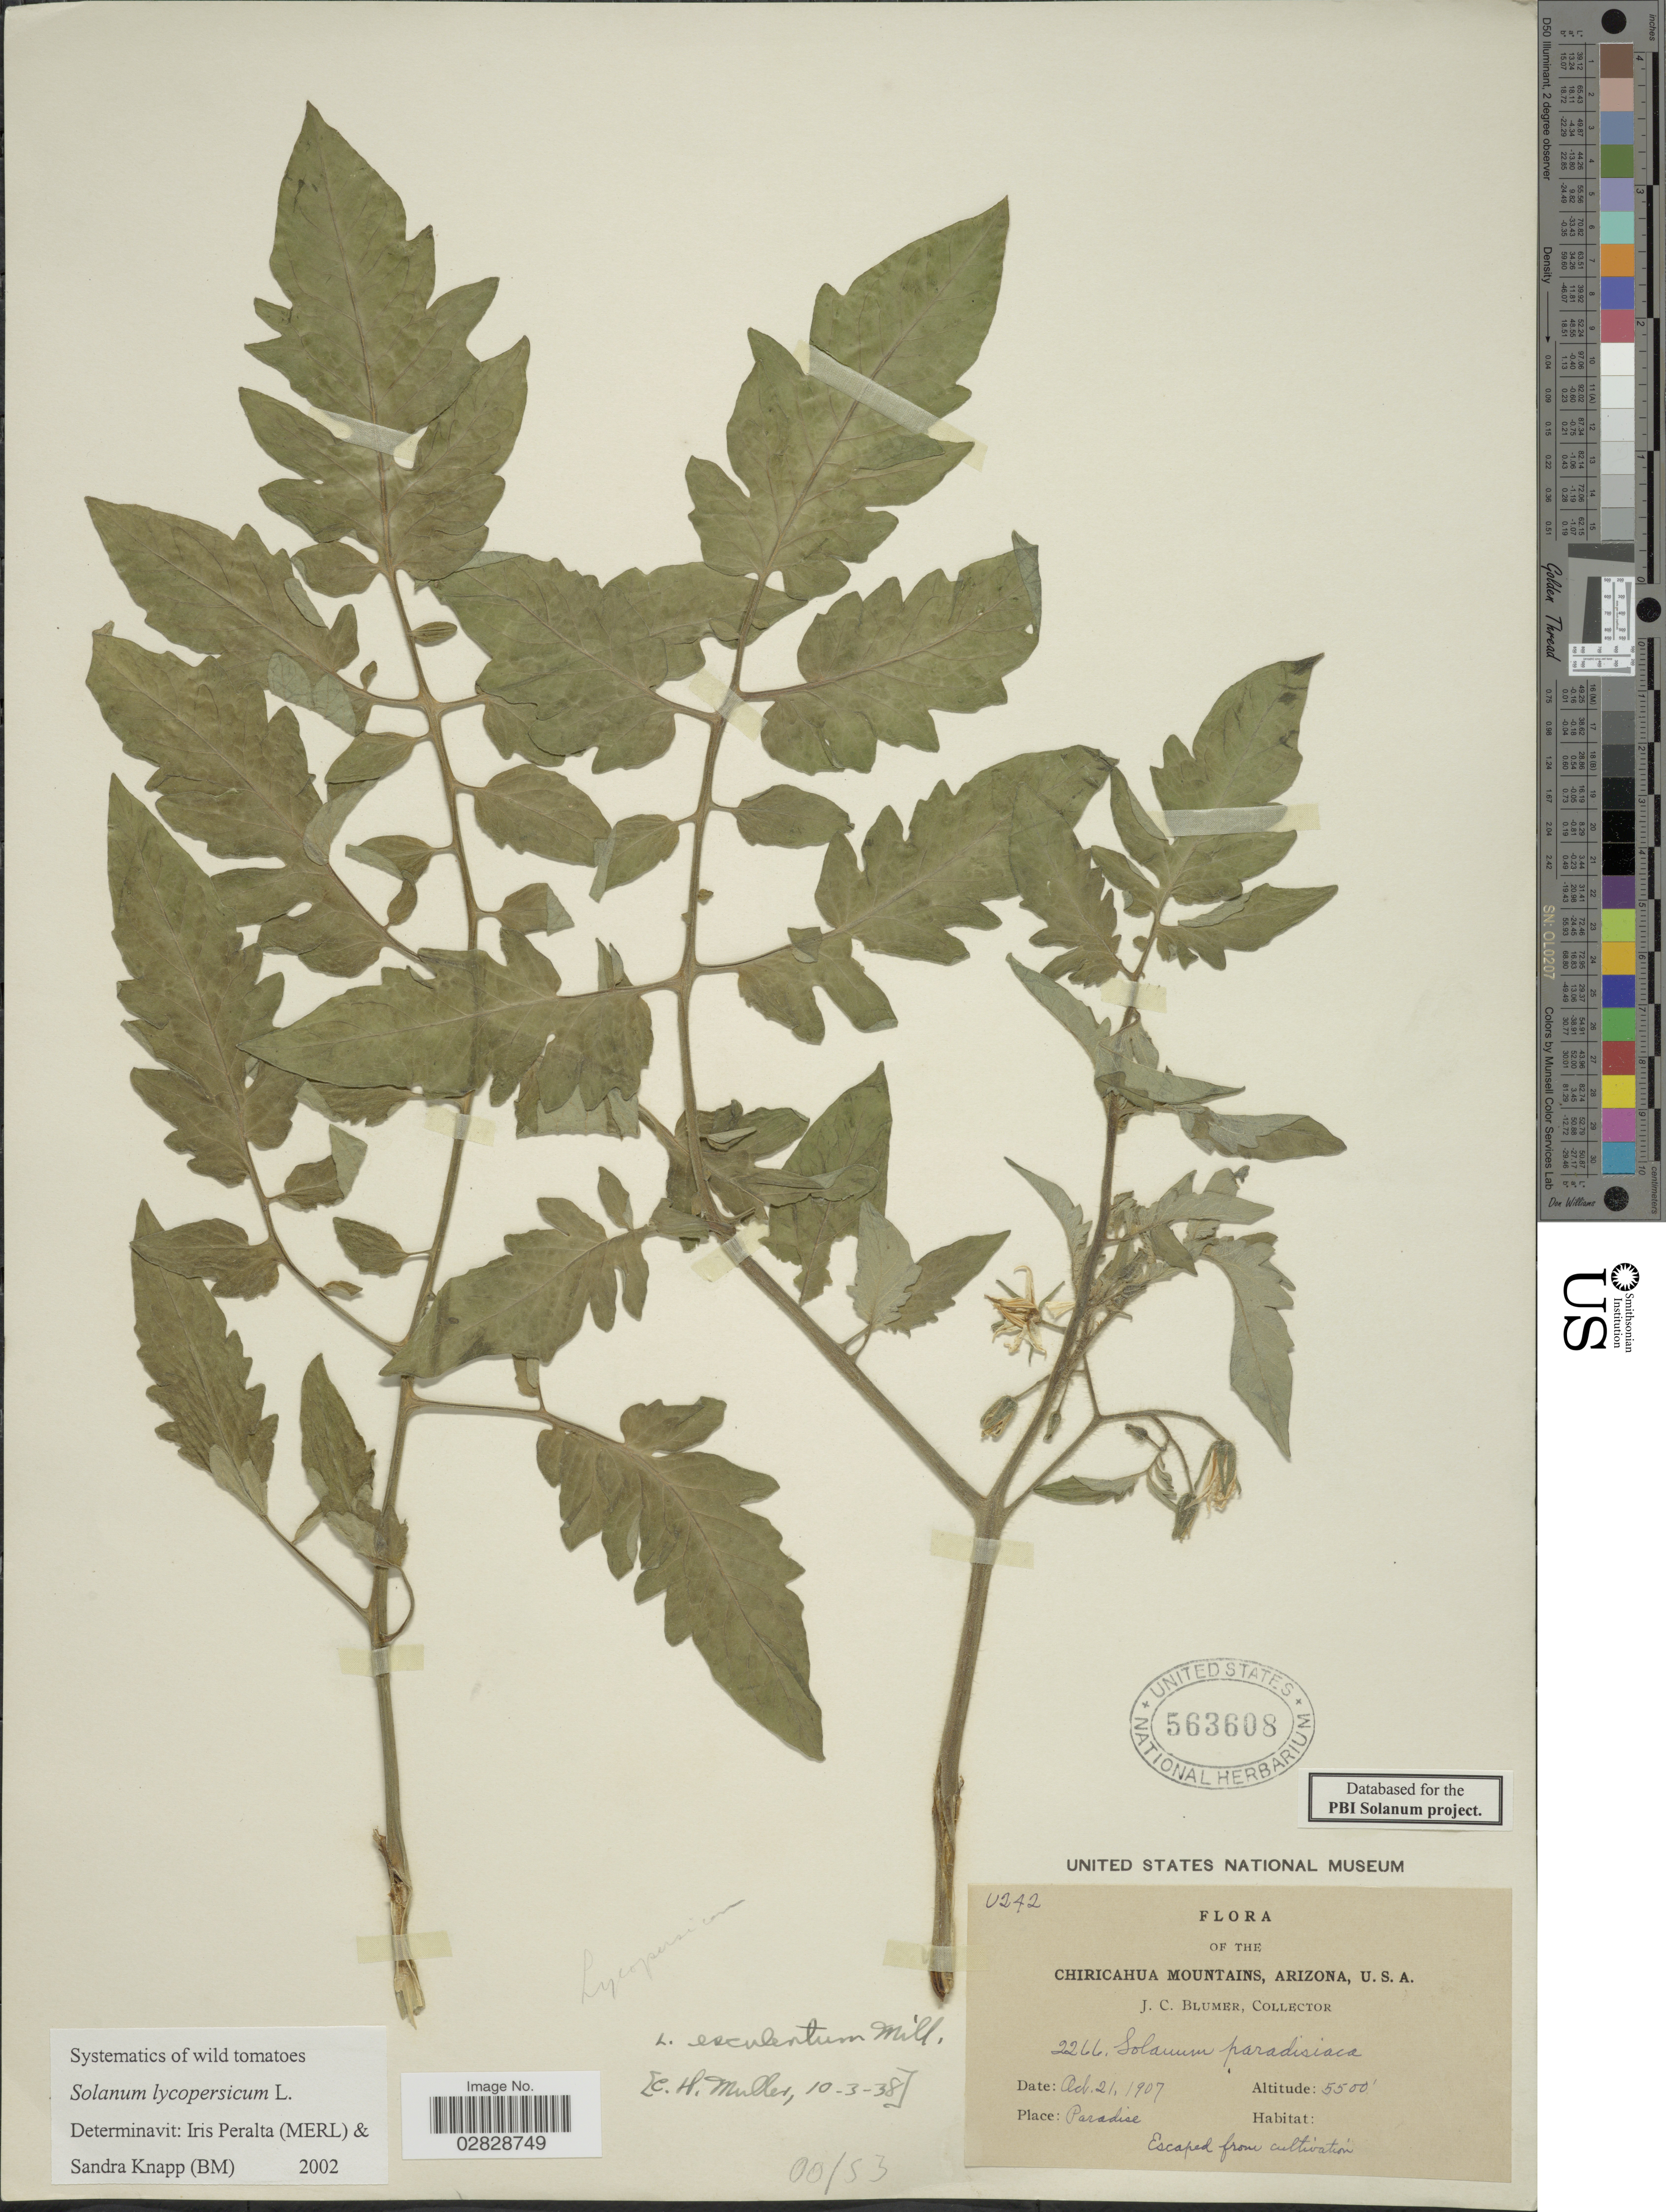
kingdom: Plantae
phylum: Tracheophyta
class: Magnoliopsida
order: Solanales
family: Solanaceae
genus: Solanum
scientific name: Solanum lycopersicum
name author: L.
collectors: J. C. Blumer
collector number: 2266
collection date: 1907-10-21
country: United States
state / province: Arizona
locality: The Chiricahua Mountains. Paradise.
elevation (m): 1676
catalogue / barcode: US 563608